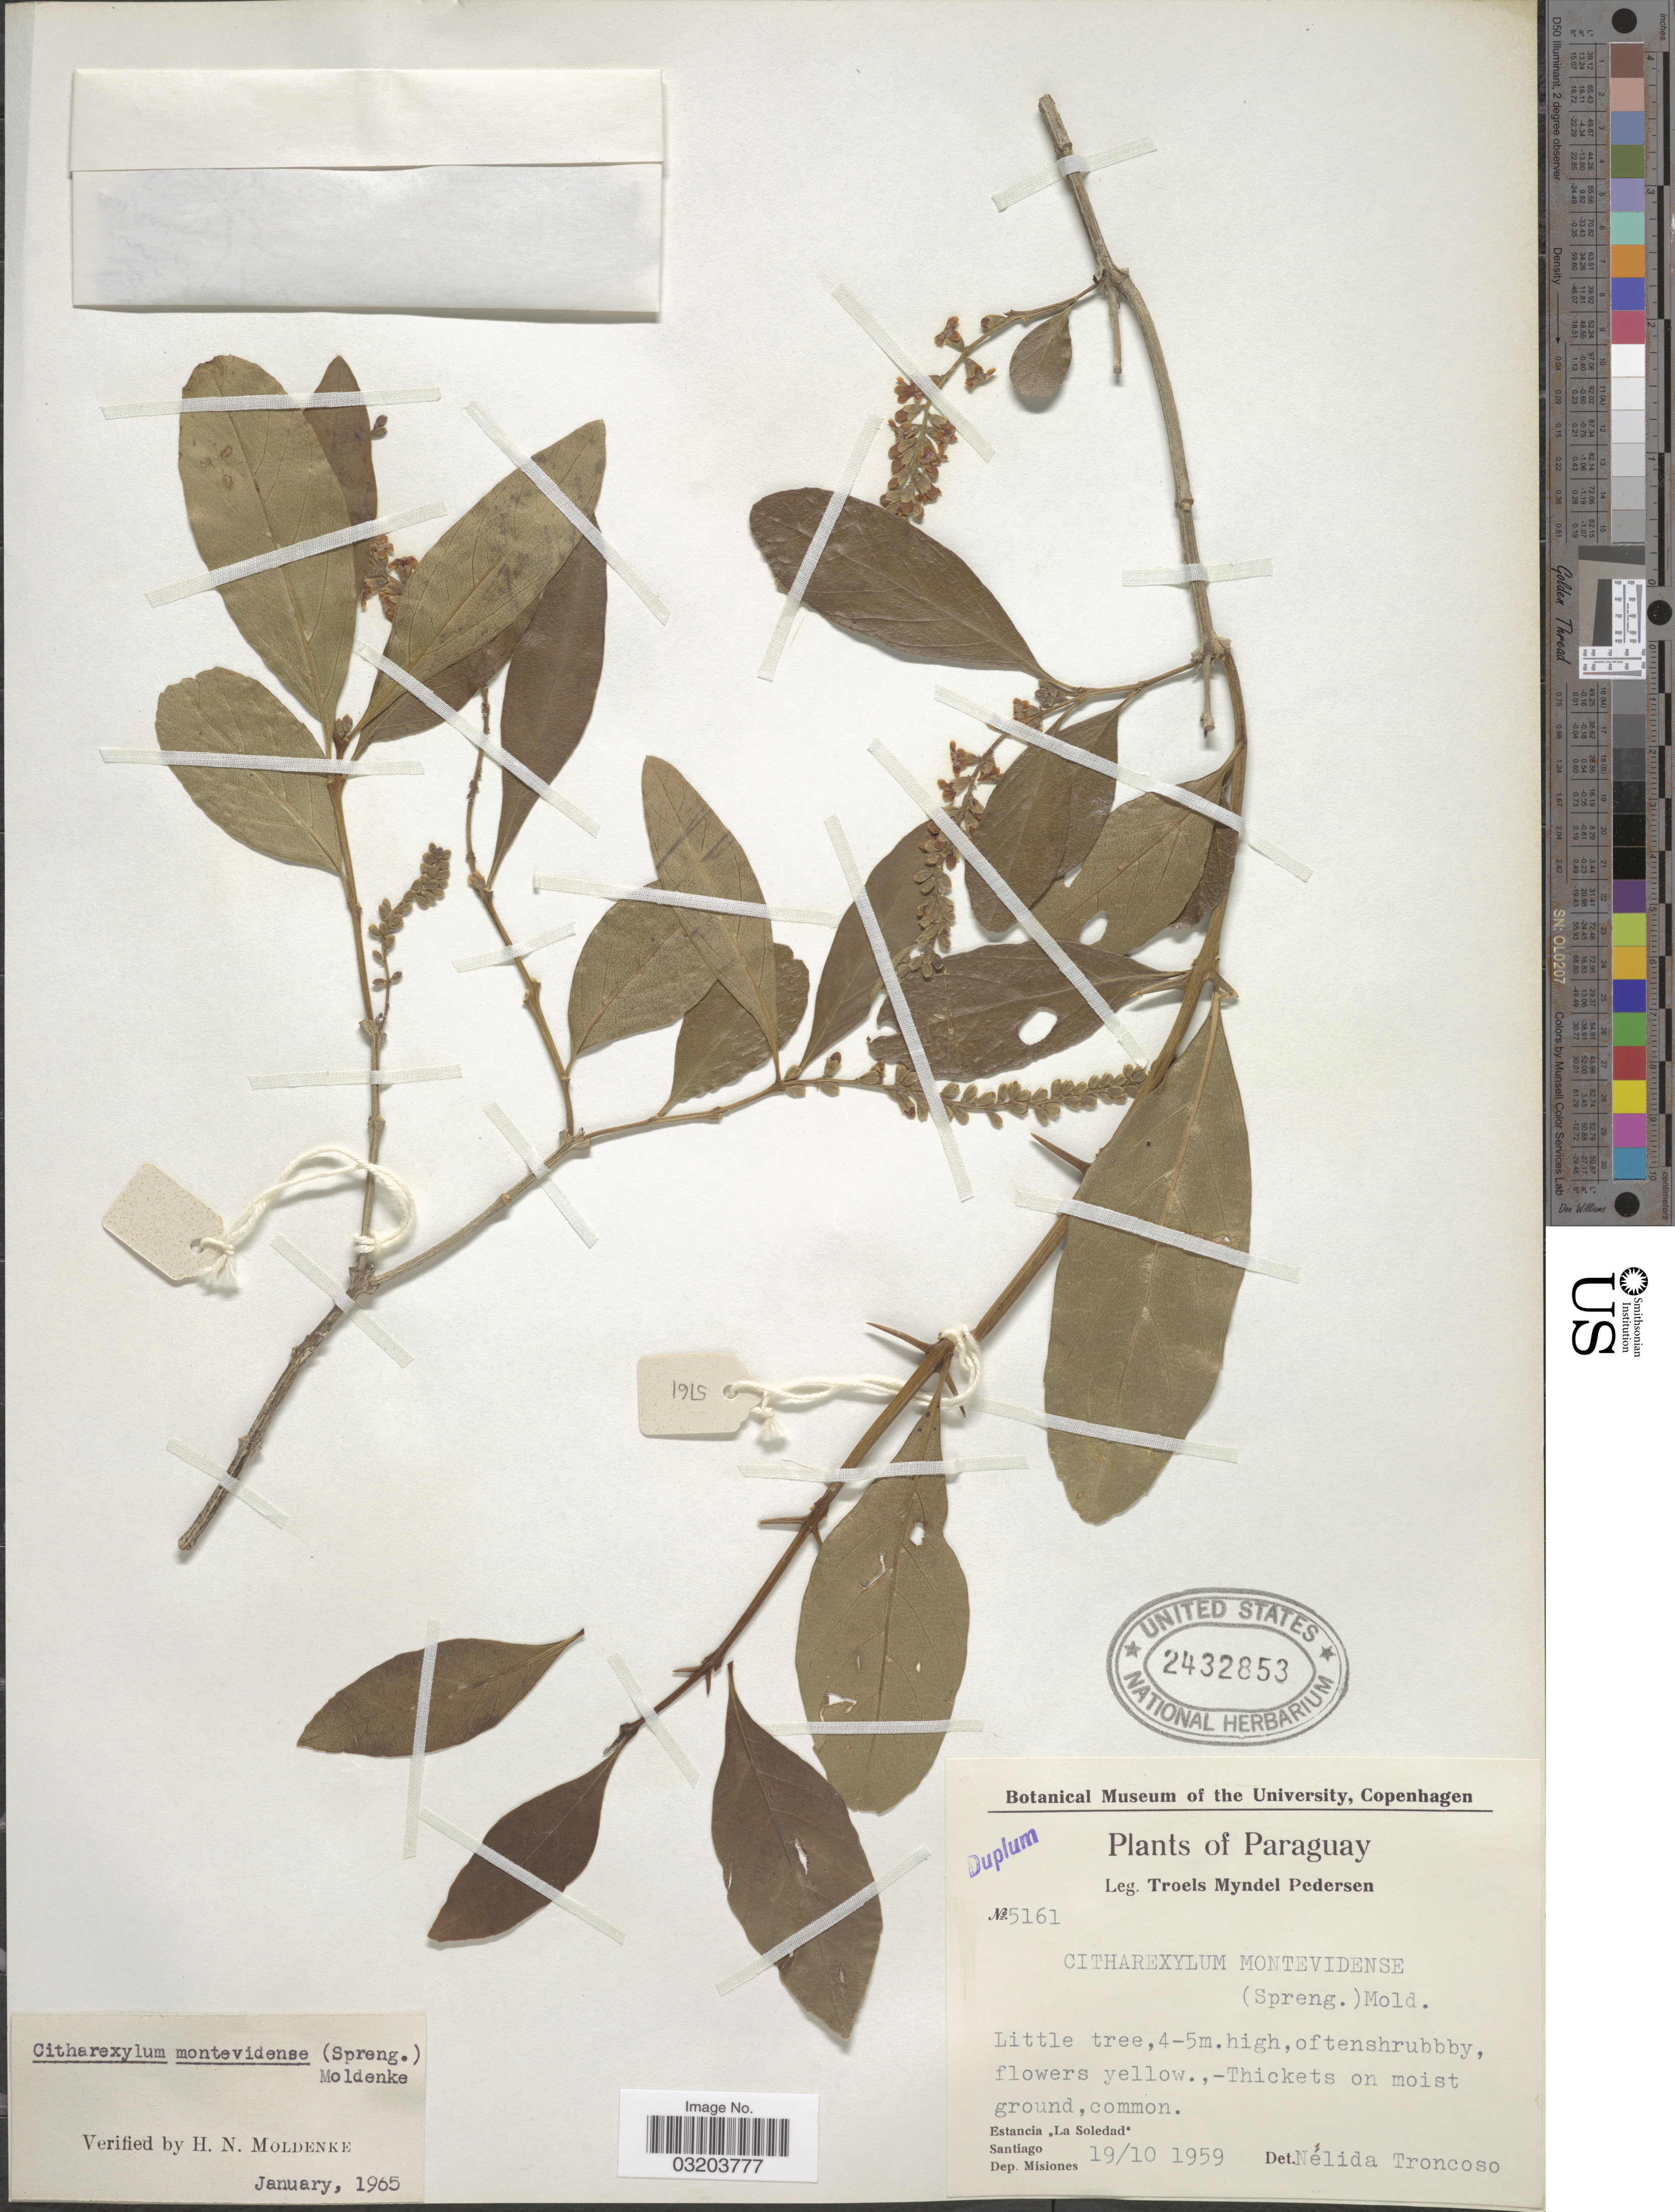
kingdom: Plantae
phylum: Tracheophyta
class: Magnoliopsida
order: Lamiales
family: Verbenaceae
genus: Citharexylum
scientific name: Citharexylum montevidense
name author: (Spreng.) Moldenke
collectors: T. Pederson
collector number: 5161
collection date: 1959-10-19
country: Paraguay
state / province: Misiones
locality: Estancia "La Soledad". Santiago. Dep. Misiones.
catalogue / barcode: US 2432853